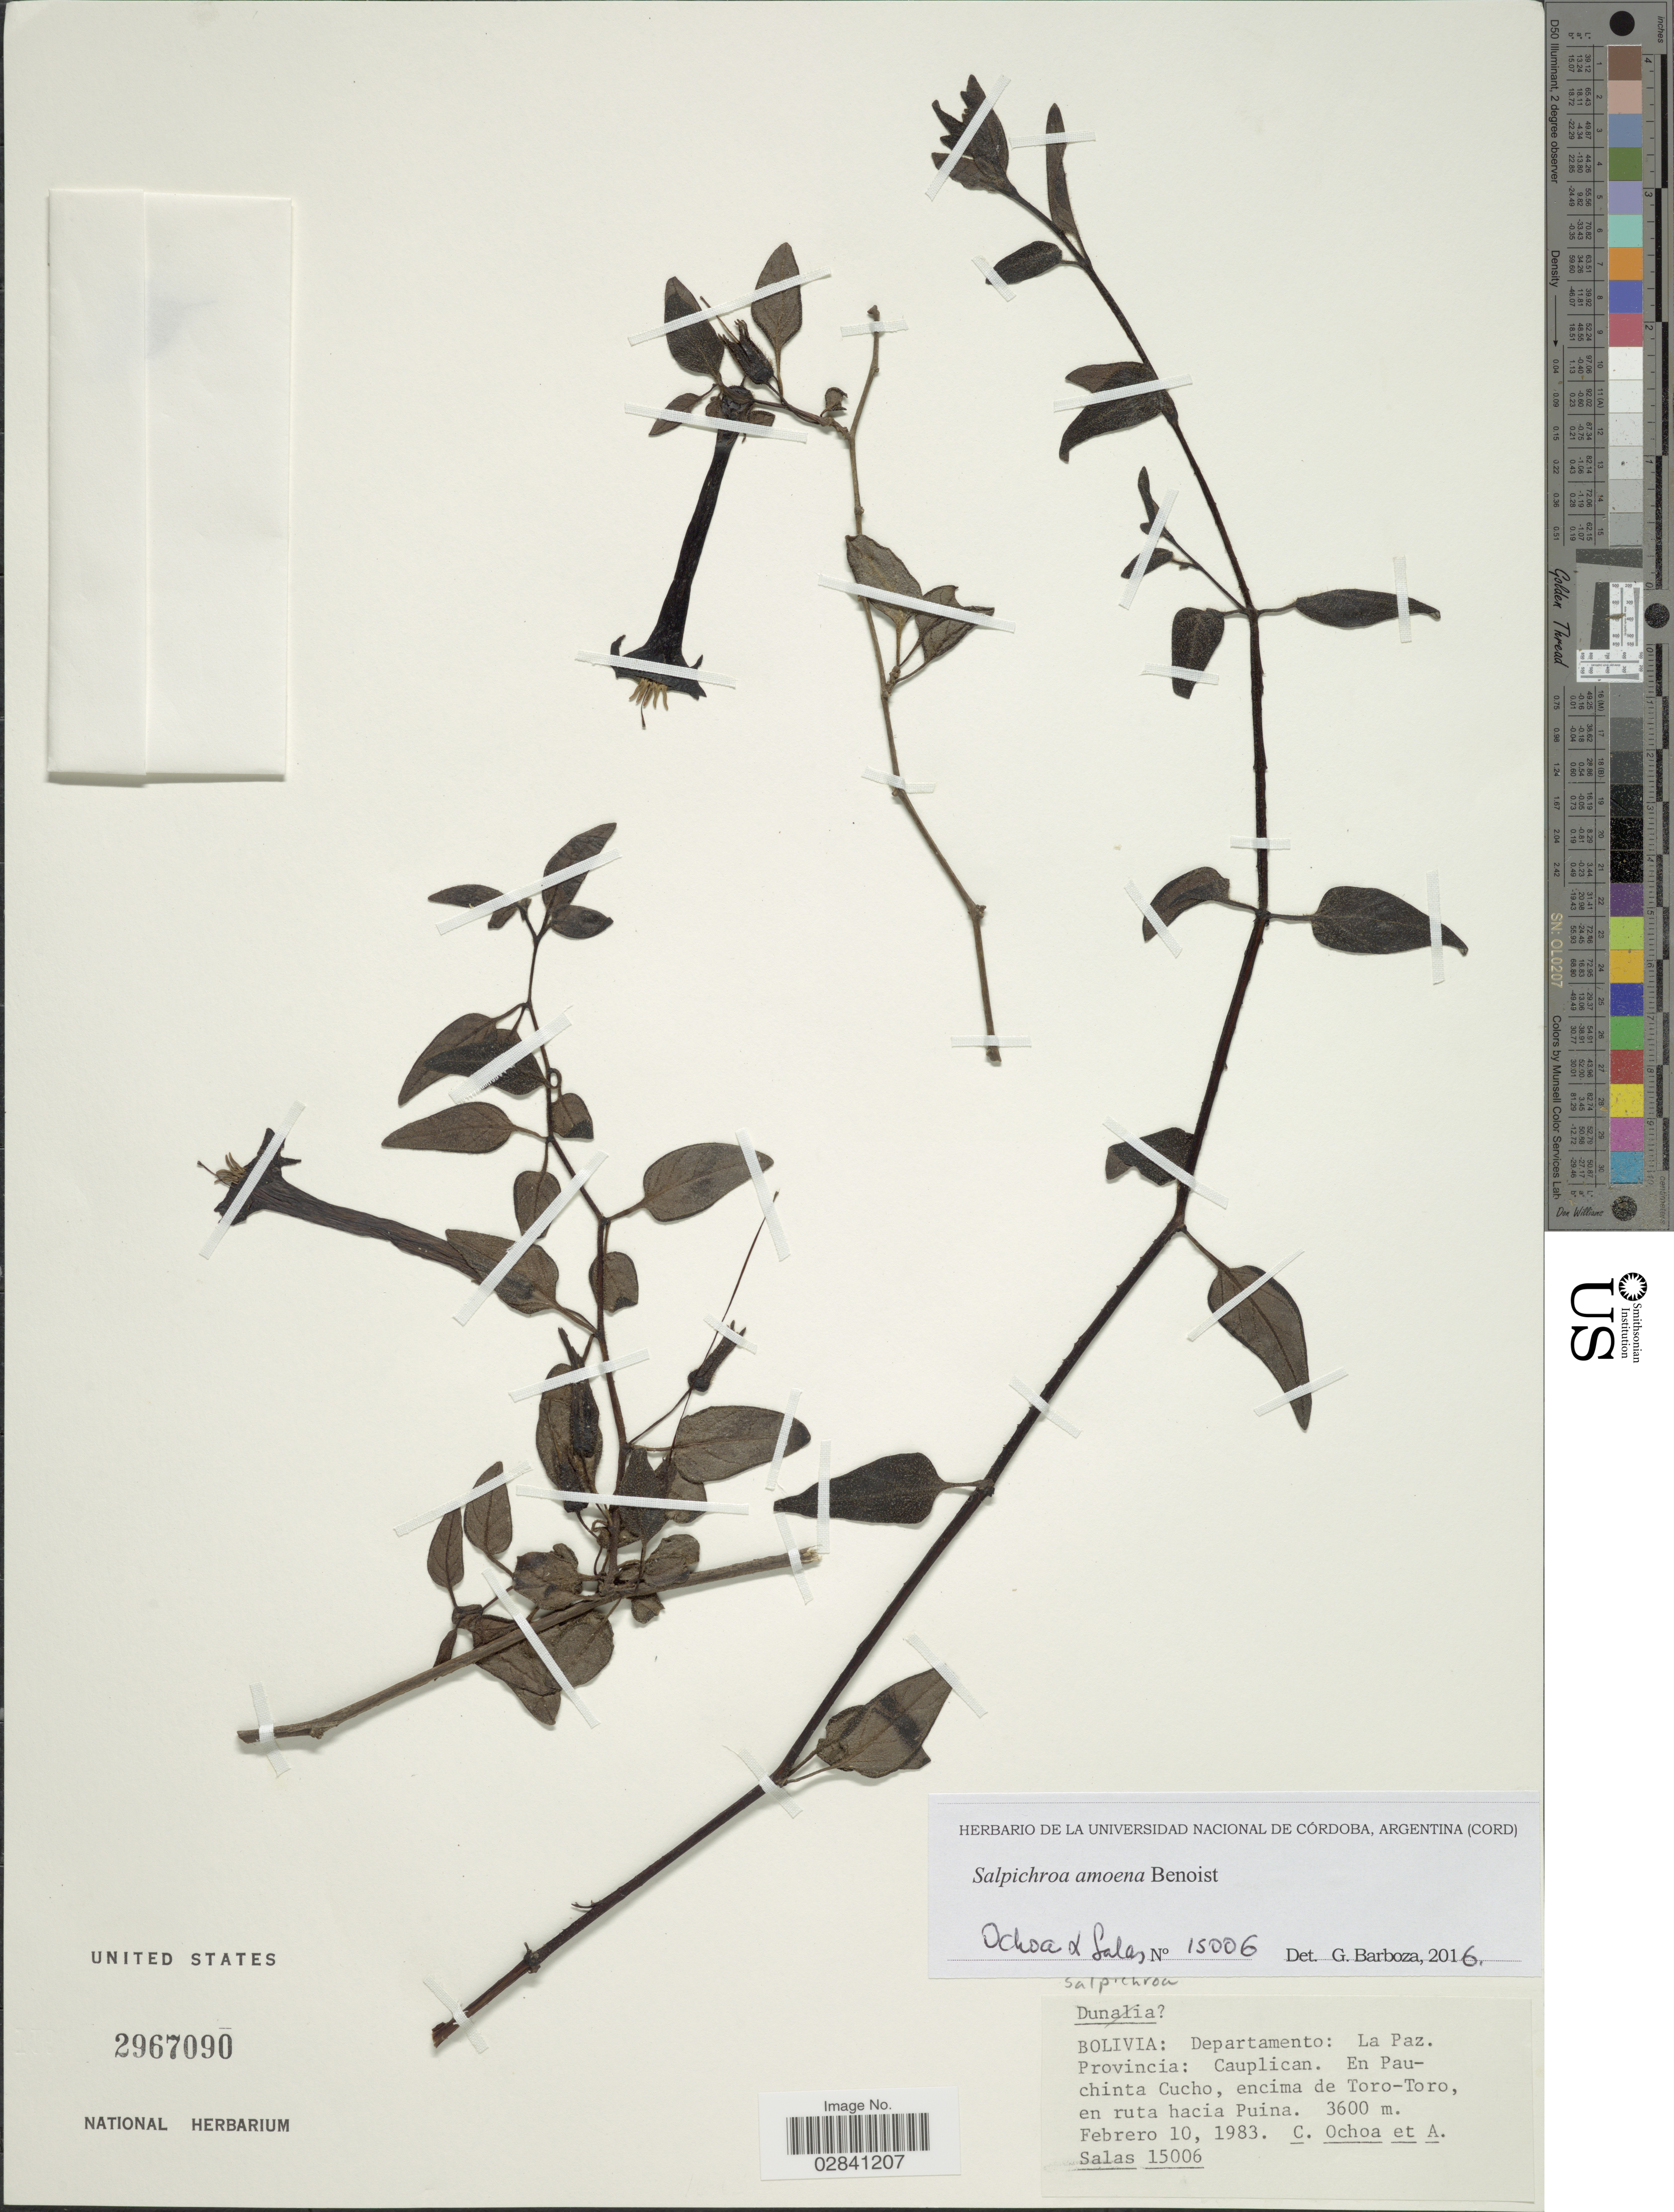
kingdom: Plantae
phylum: Tracheophyta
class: Magnoliopsida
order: Solanales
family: Solanaceae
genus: Salpichroa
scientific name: Salpichroa glandulosa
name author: (Hook.) Miers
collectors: C. Ochoa & A. Salas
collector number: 15006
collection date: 1983-02-10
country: Bolivia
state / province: La Paz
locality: Departamento: La Paz. Provincia: Cauplican. En Pauchinta Cucho, encima de Toro-Toro, en ruta hacia Puina.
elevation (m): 3600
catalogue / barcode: US 2967090